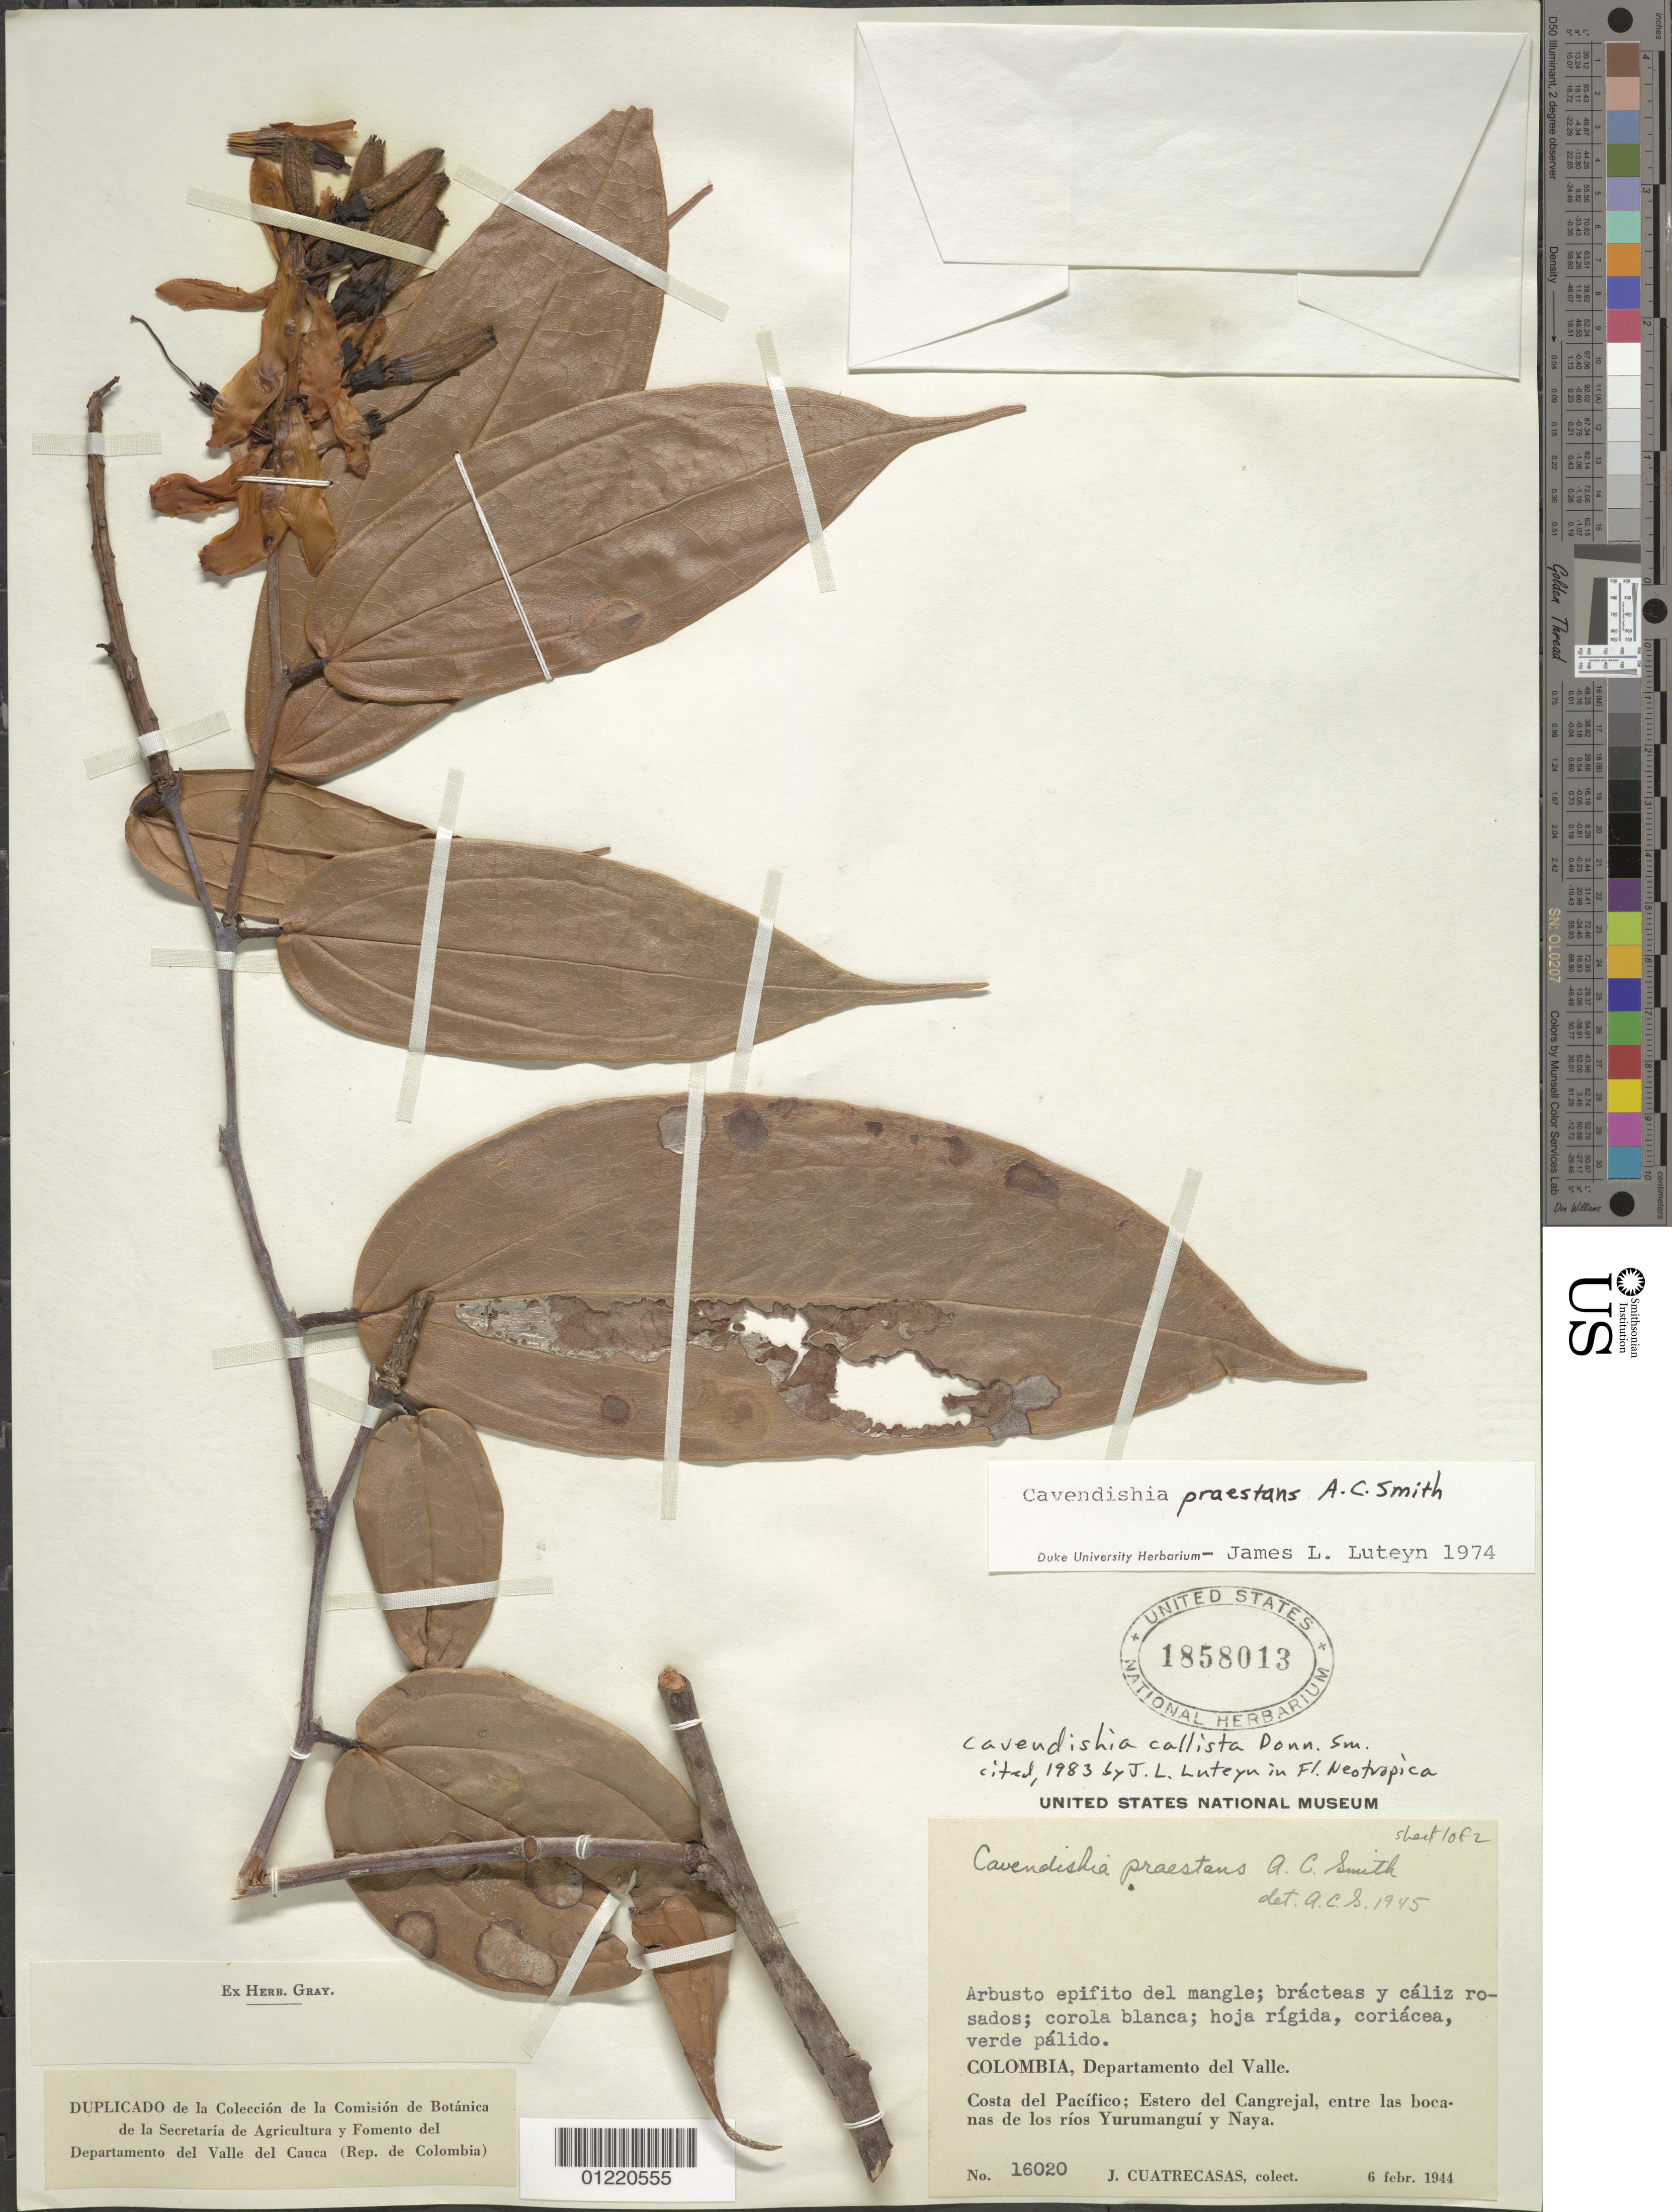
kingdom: Plantae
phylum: Tracheophyta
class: Magnoliopsida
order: Ericales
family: Ericaceae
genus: Cavendishia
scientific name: Cavendishia callista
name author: Donn. Sm.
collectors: J. Cuatrecasas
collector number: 16020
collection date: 1944-02-06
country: Colombia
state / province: Valle del Cauca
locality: Costa del Pacifico; Estero del Cangrejal, entre las bocanas de los ríos Yurumanguí y Naya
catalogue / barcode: US 1858013